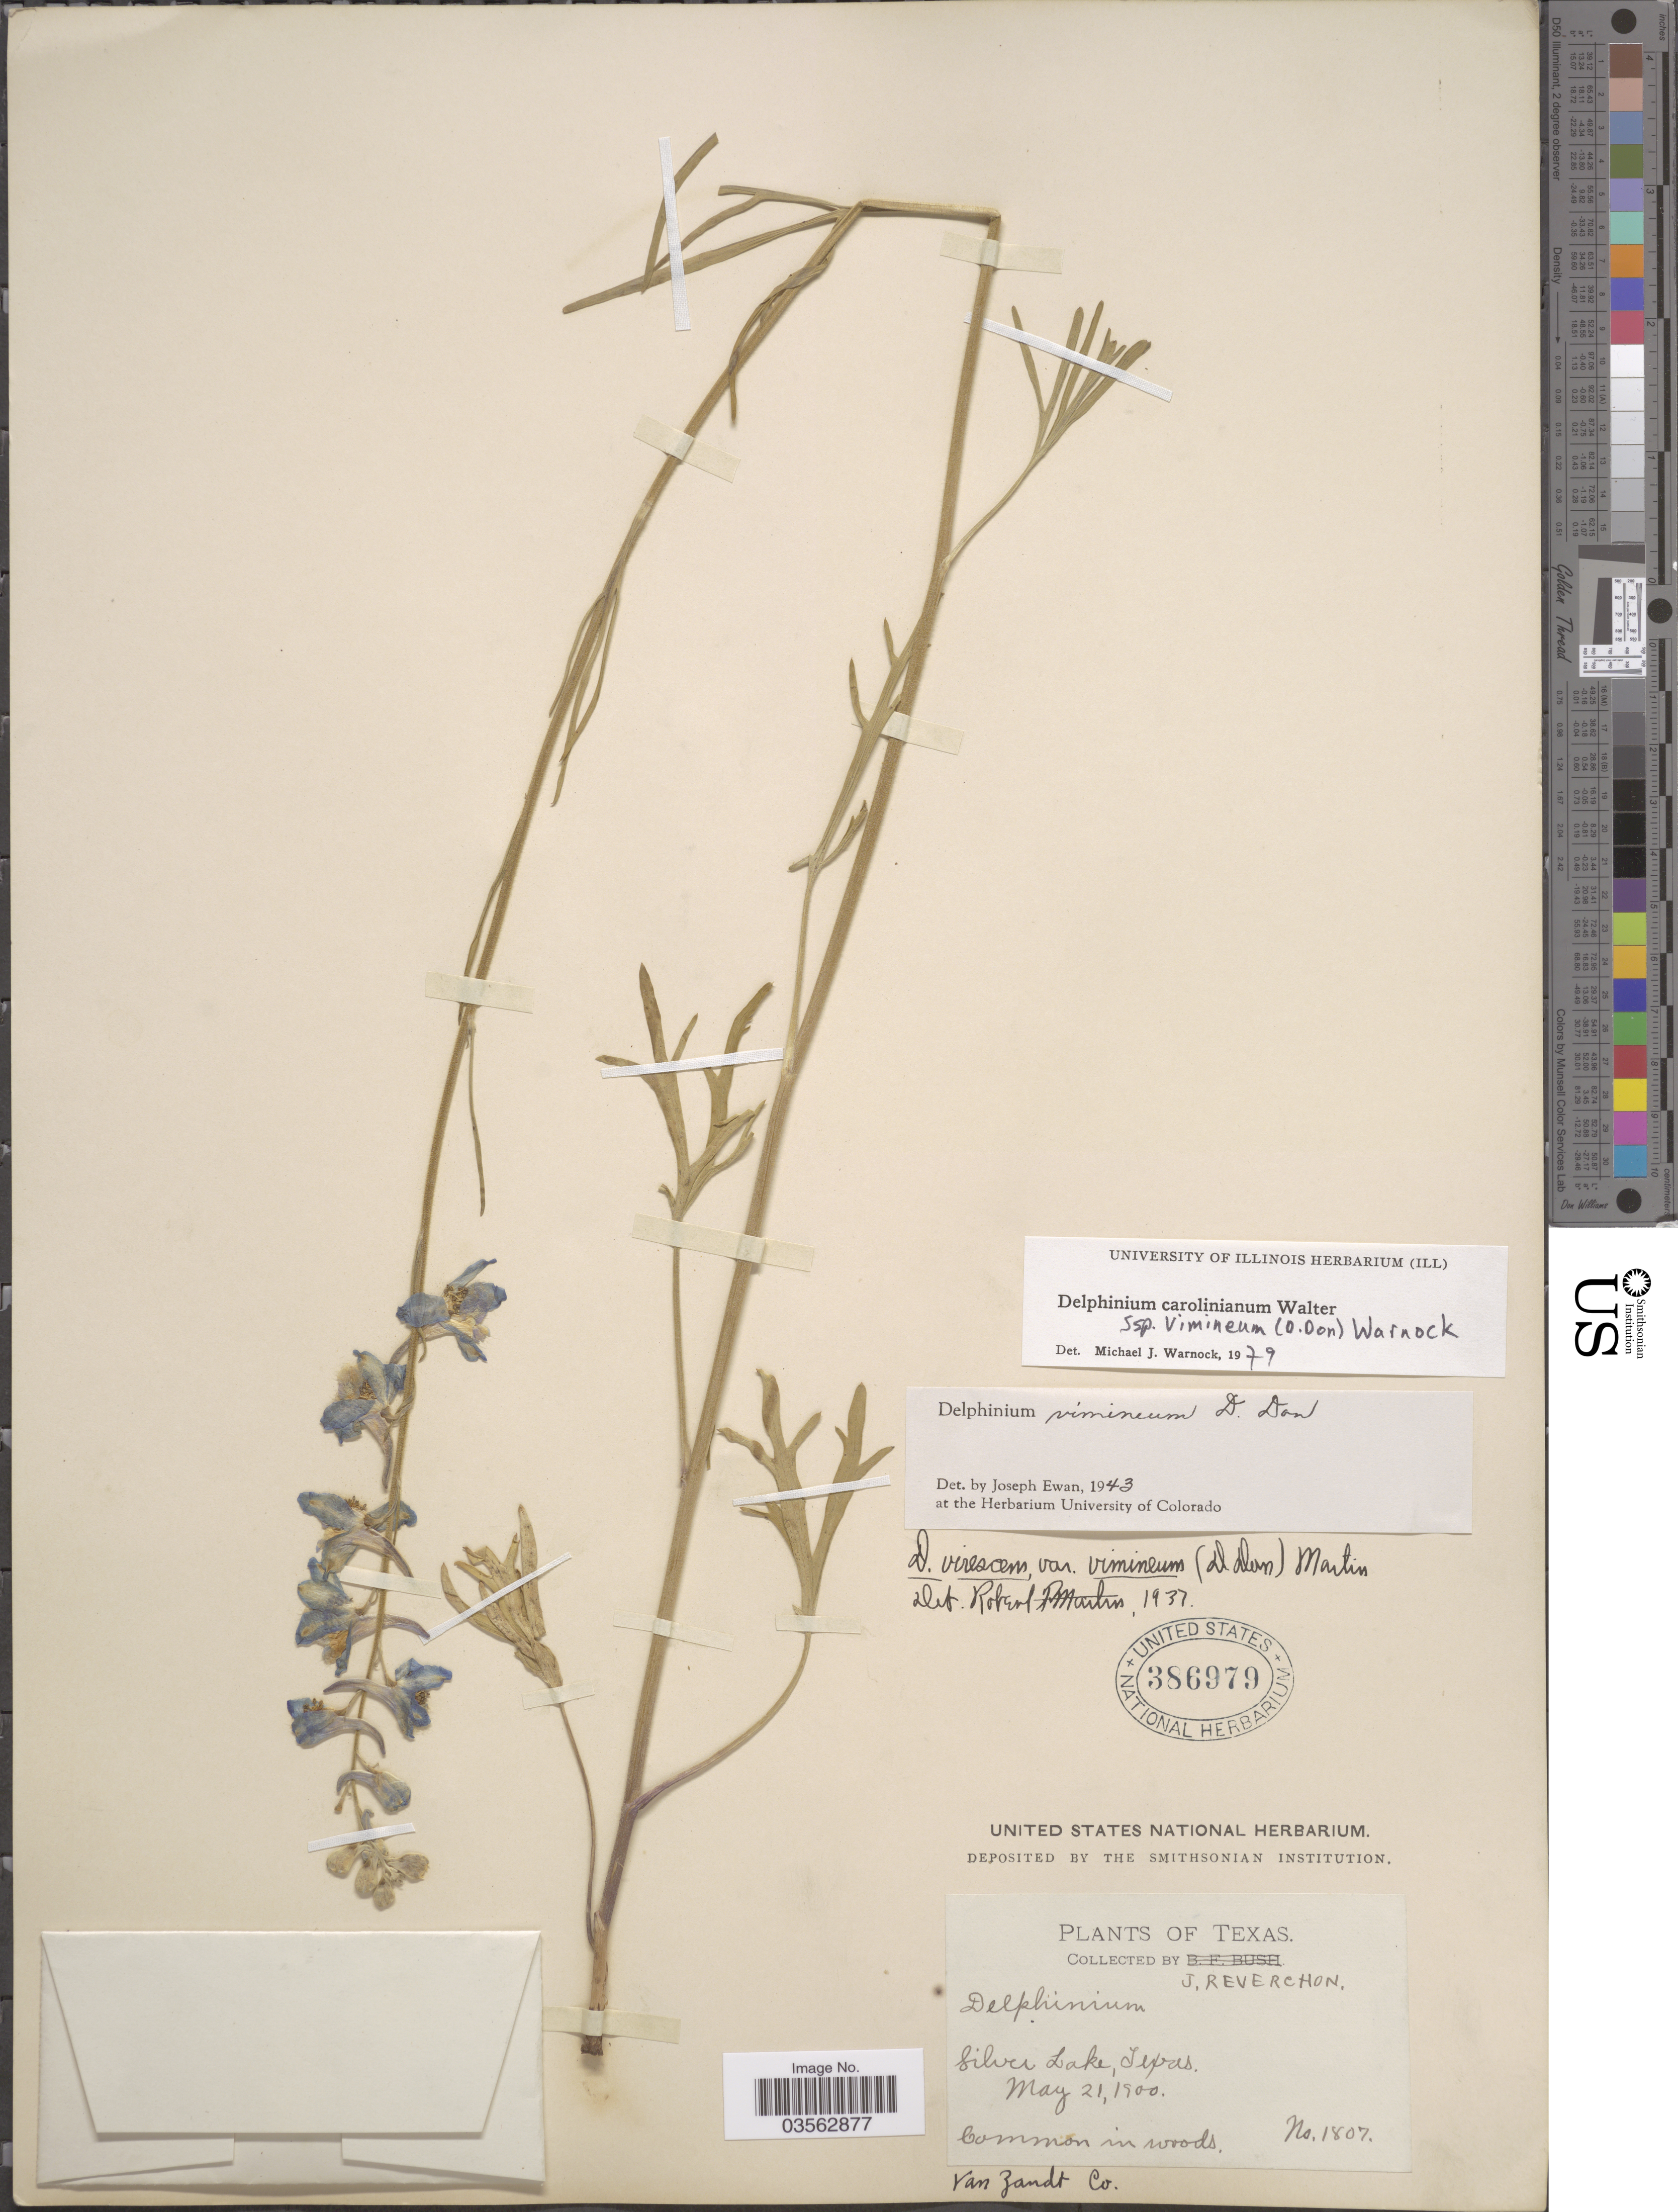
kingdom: Plantae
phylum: Tracheophyta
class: Magnoliopsida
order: Ranunculales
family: Ranunculaceae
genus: Delphinium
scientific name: Delphinium carolinianum subsp. vimineum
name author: Walter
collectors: J. Reverchon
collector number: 1807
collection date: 1900-05-21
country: United States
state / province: Texas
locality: Silver Lake. Van Zandt Co.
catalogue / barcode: US 386979